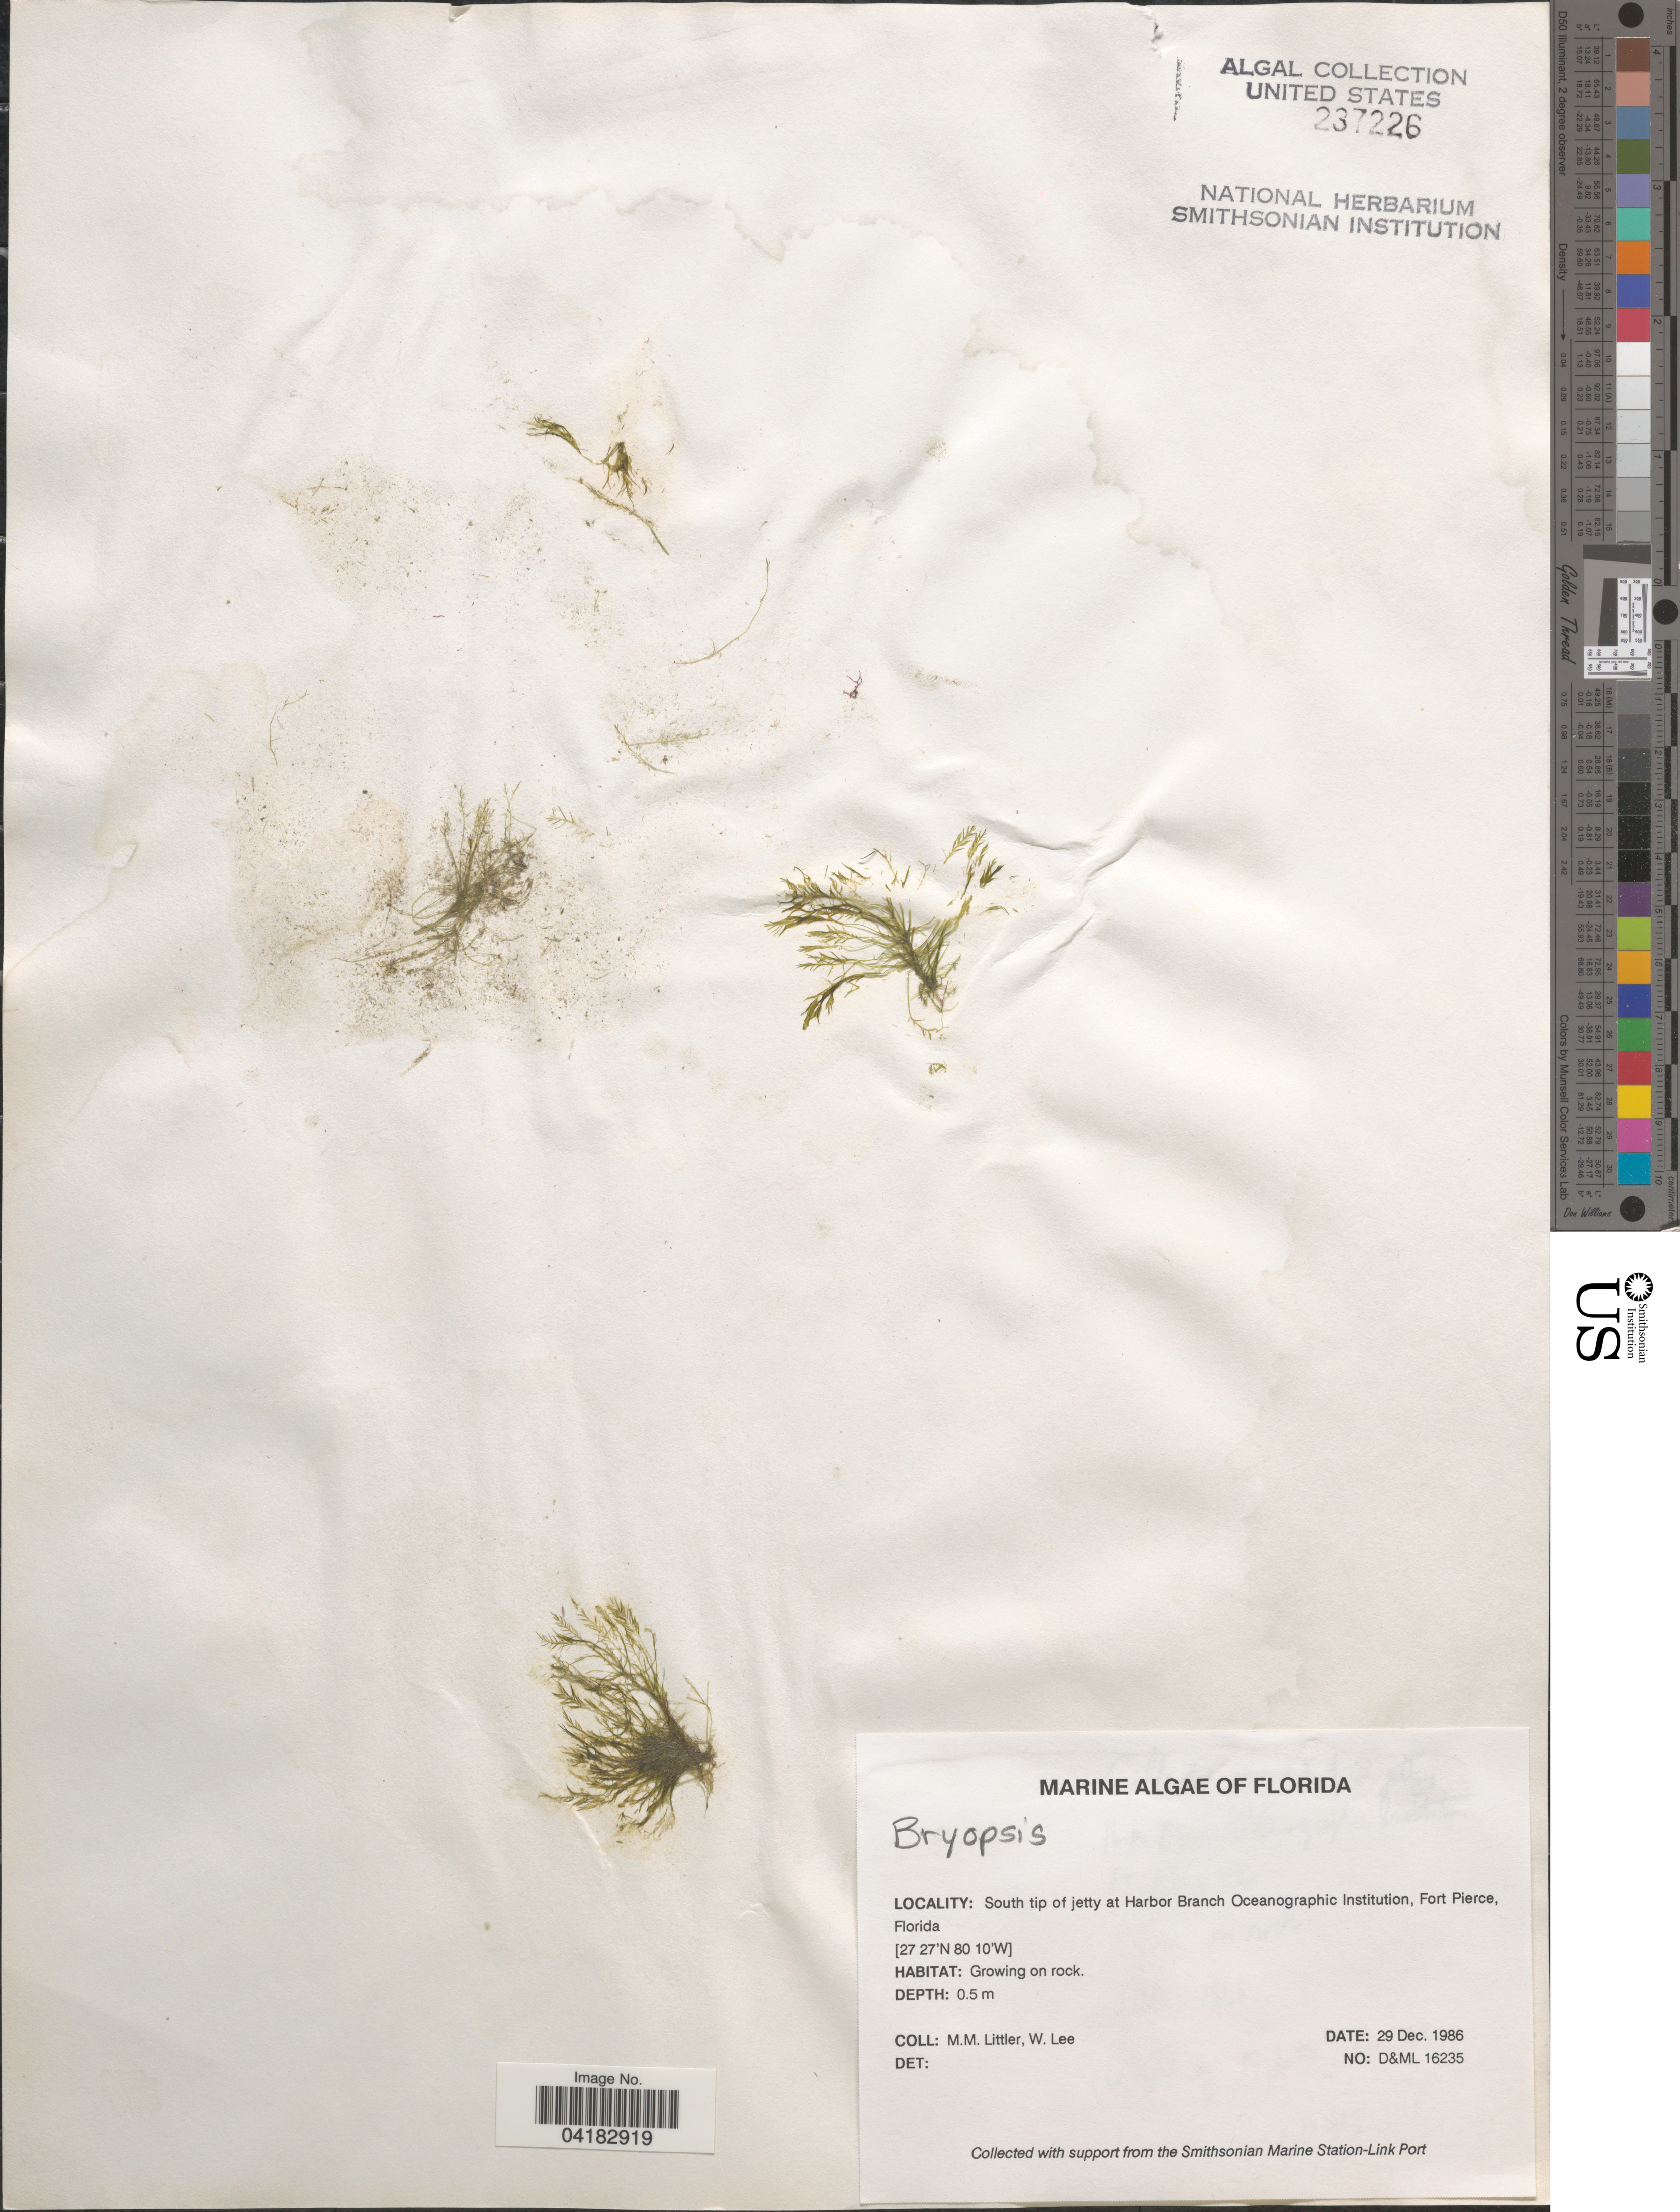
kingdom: Plantae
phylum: Chlorophyta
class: Ulvophyceae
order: Bryopsidales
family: Bryopsidaceae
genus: Bryopsis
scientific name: Bryopsis sp.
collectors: W. Lee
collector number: D&ML16235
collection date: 1986-12-29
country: United States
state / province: Florida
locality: South tip of jetty at Harbor Branch Oceanographic Institution, Fort Pierce.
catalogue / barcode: US 237226